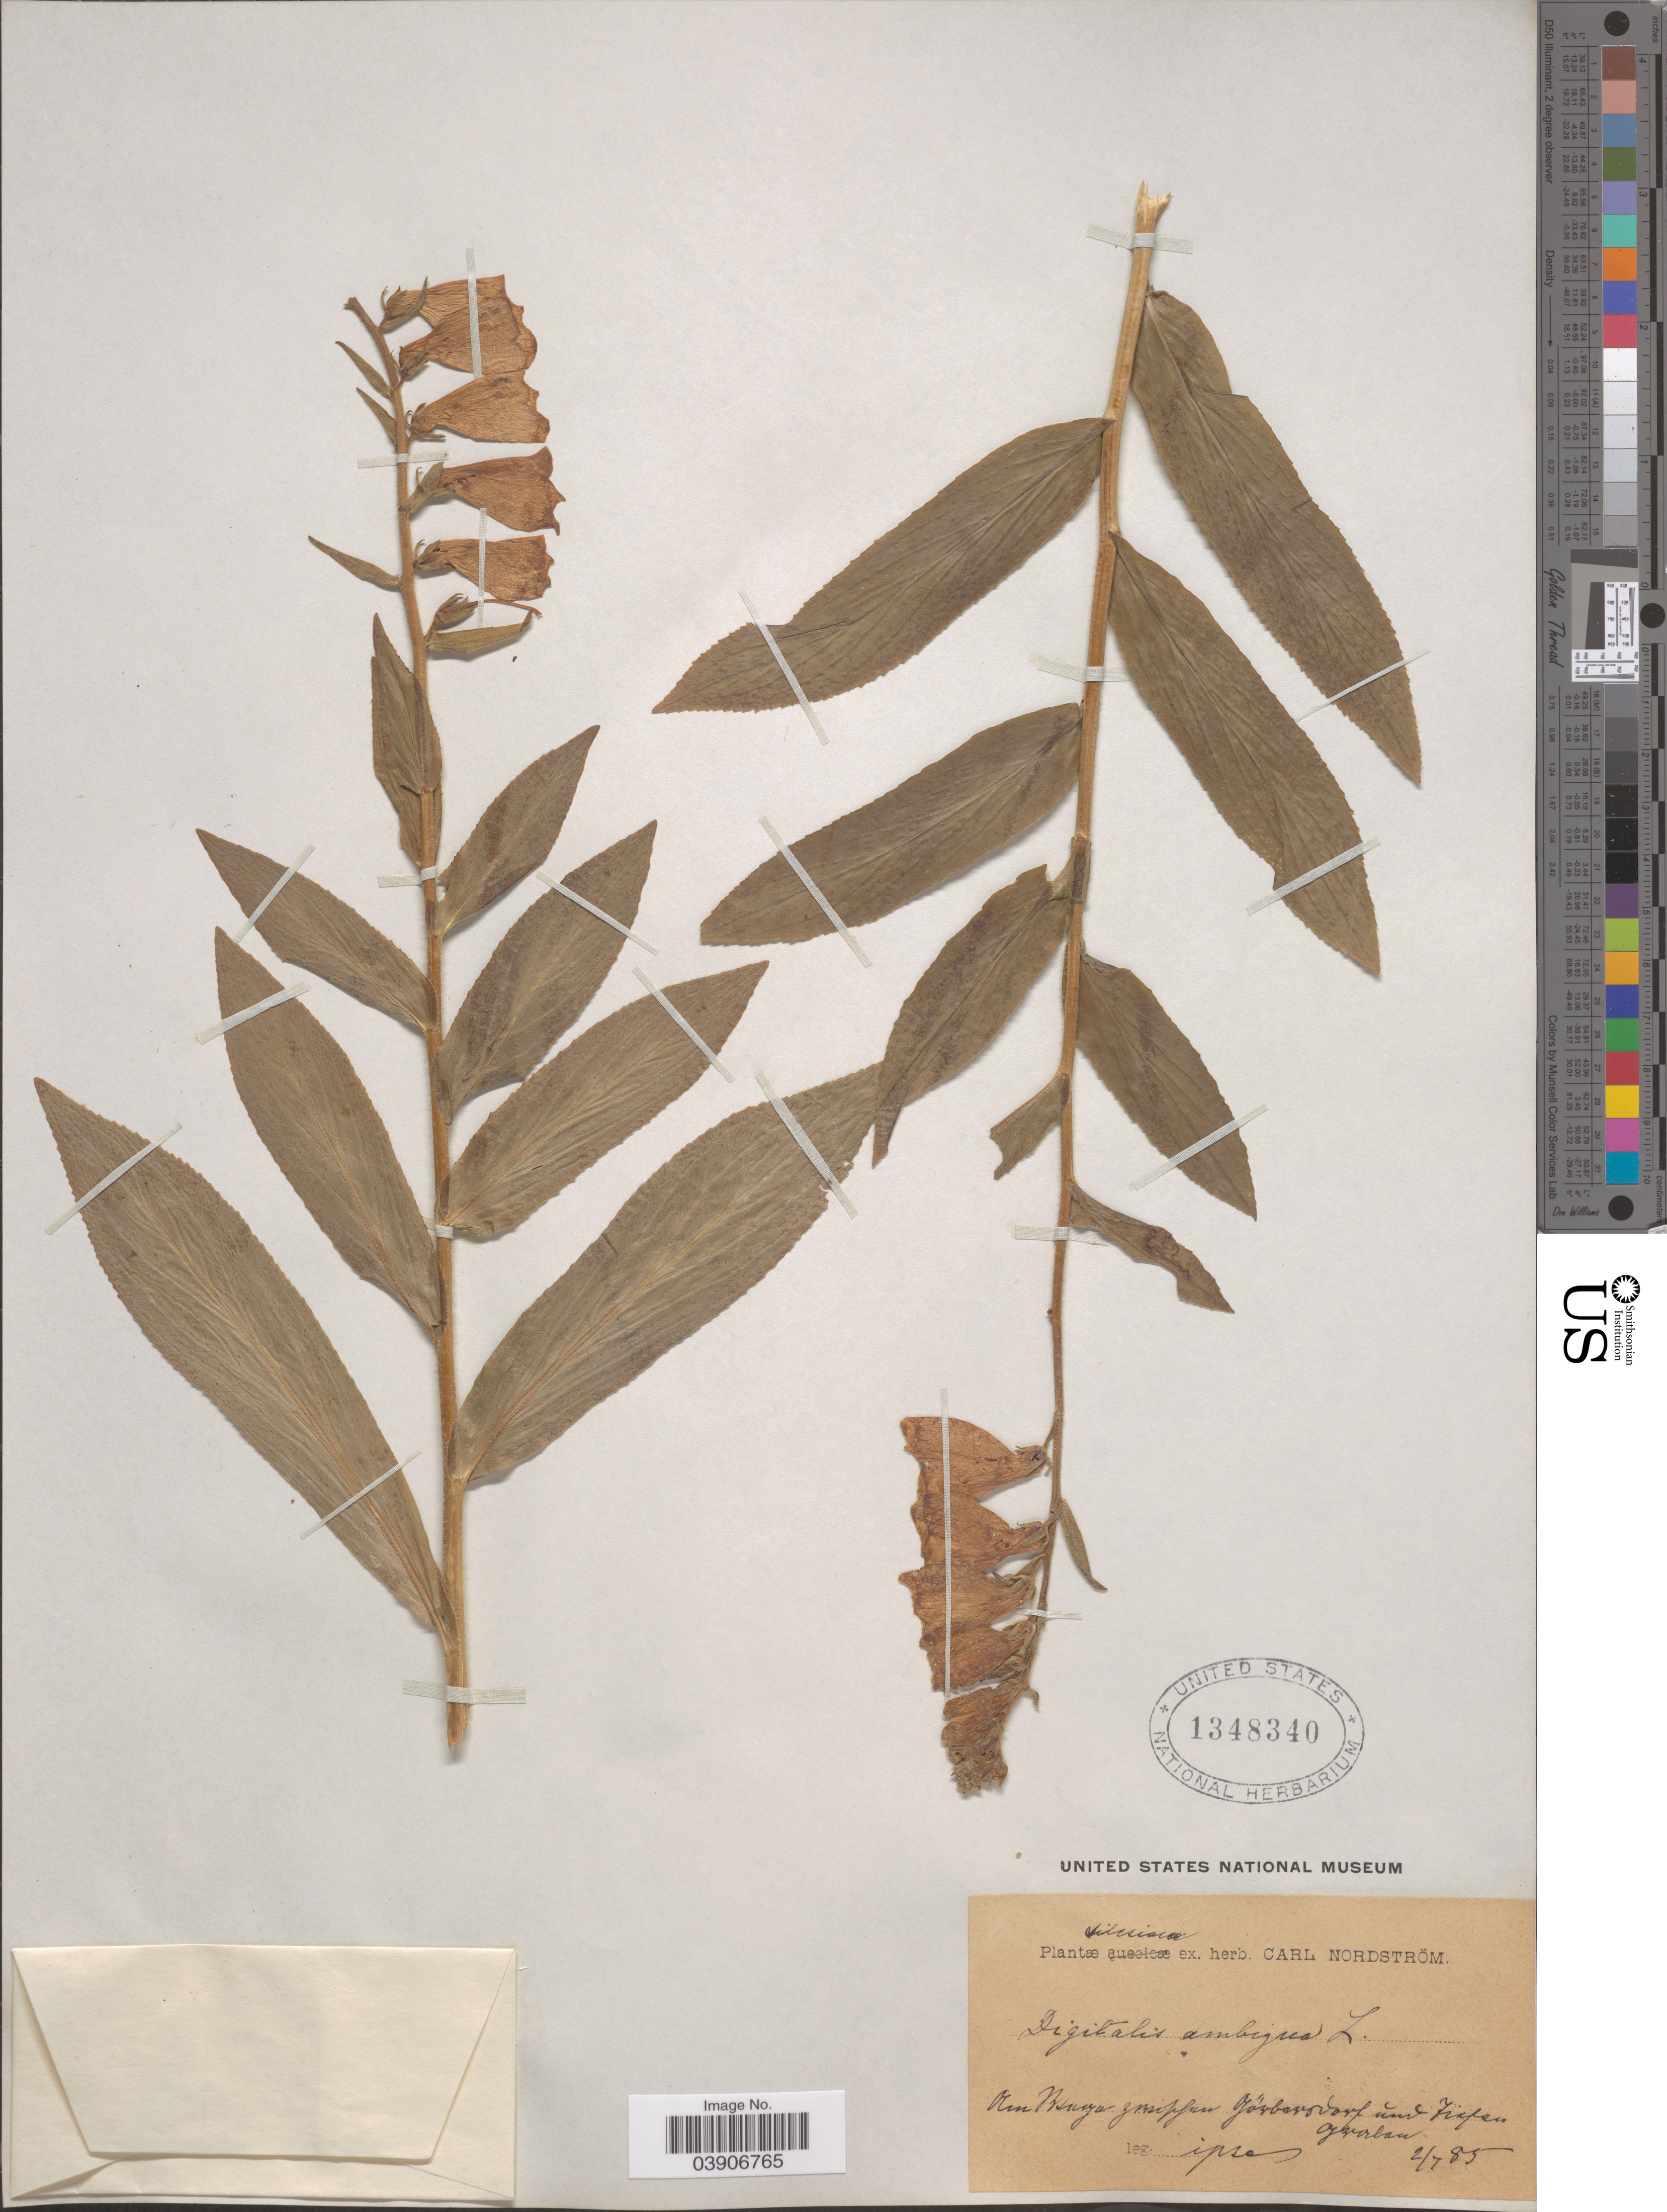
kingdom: Plantae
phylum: Tracheophyta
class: Magnoliopsida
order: Lamiales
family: Plantaginaceae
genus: Digitalis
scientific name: Digitalis ambigua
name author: Murray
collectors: C. Nordström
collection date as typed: Transcribed d/m/y: 2/7/85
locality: Silesiacæ. Im Bsuvju zbsipfan Jösbasovosf ŭm Tirfan Ojsiorban. [interpreted]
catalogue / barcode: US 1348340